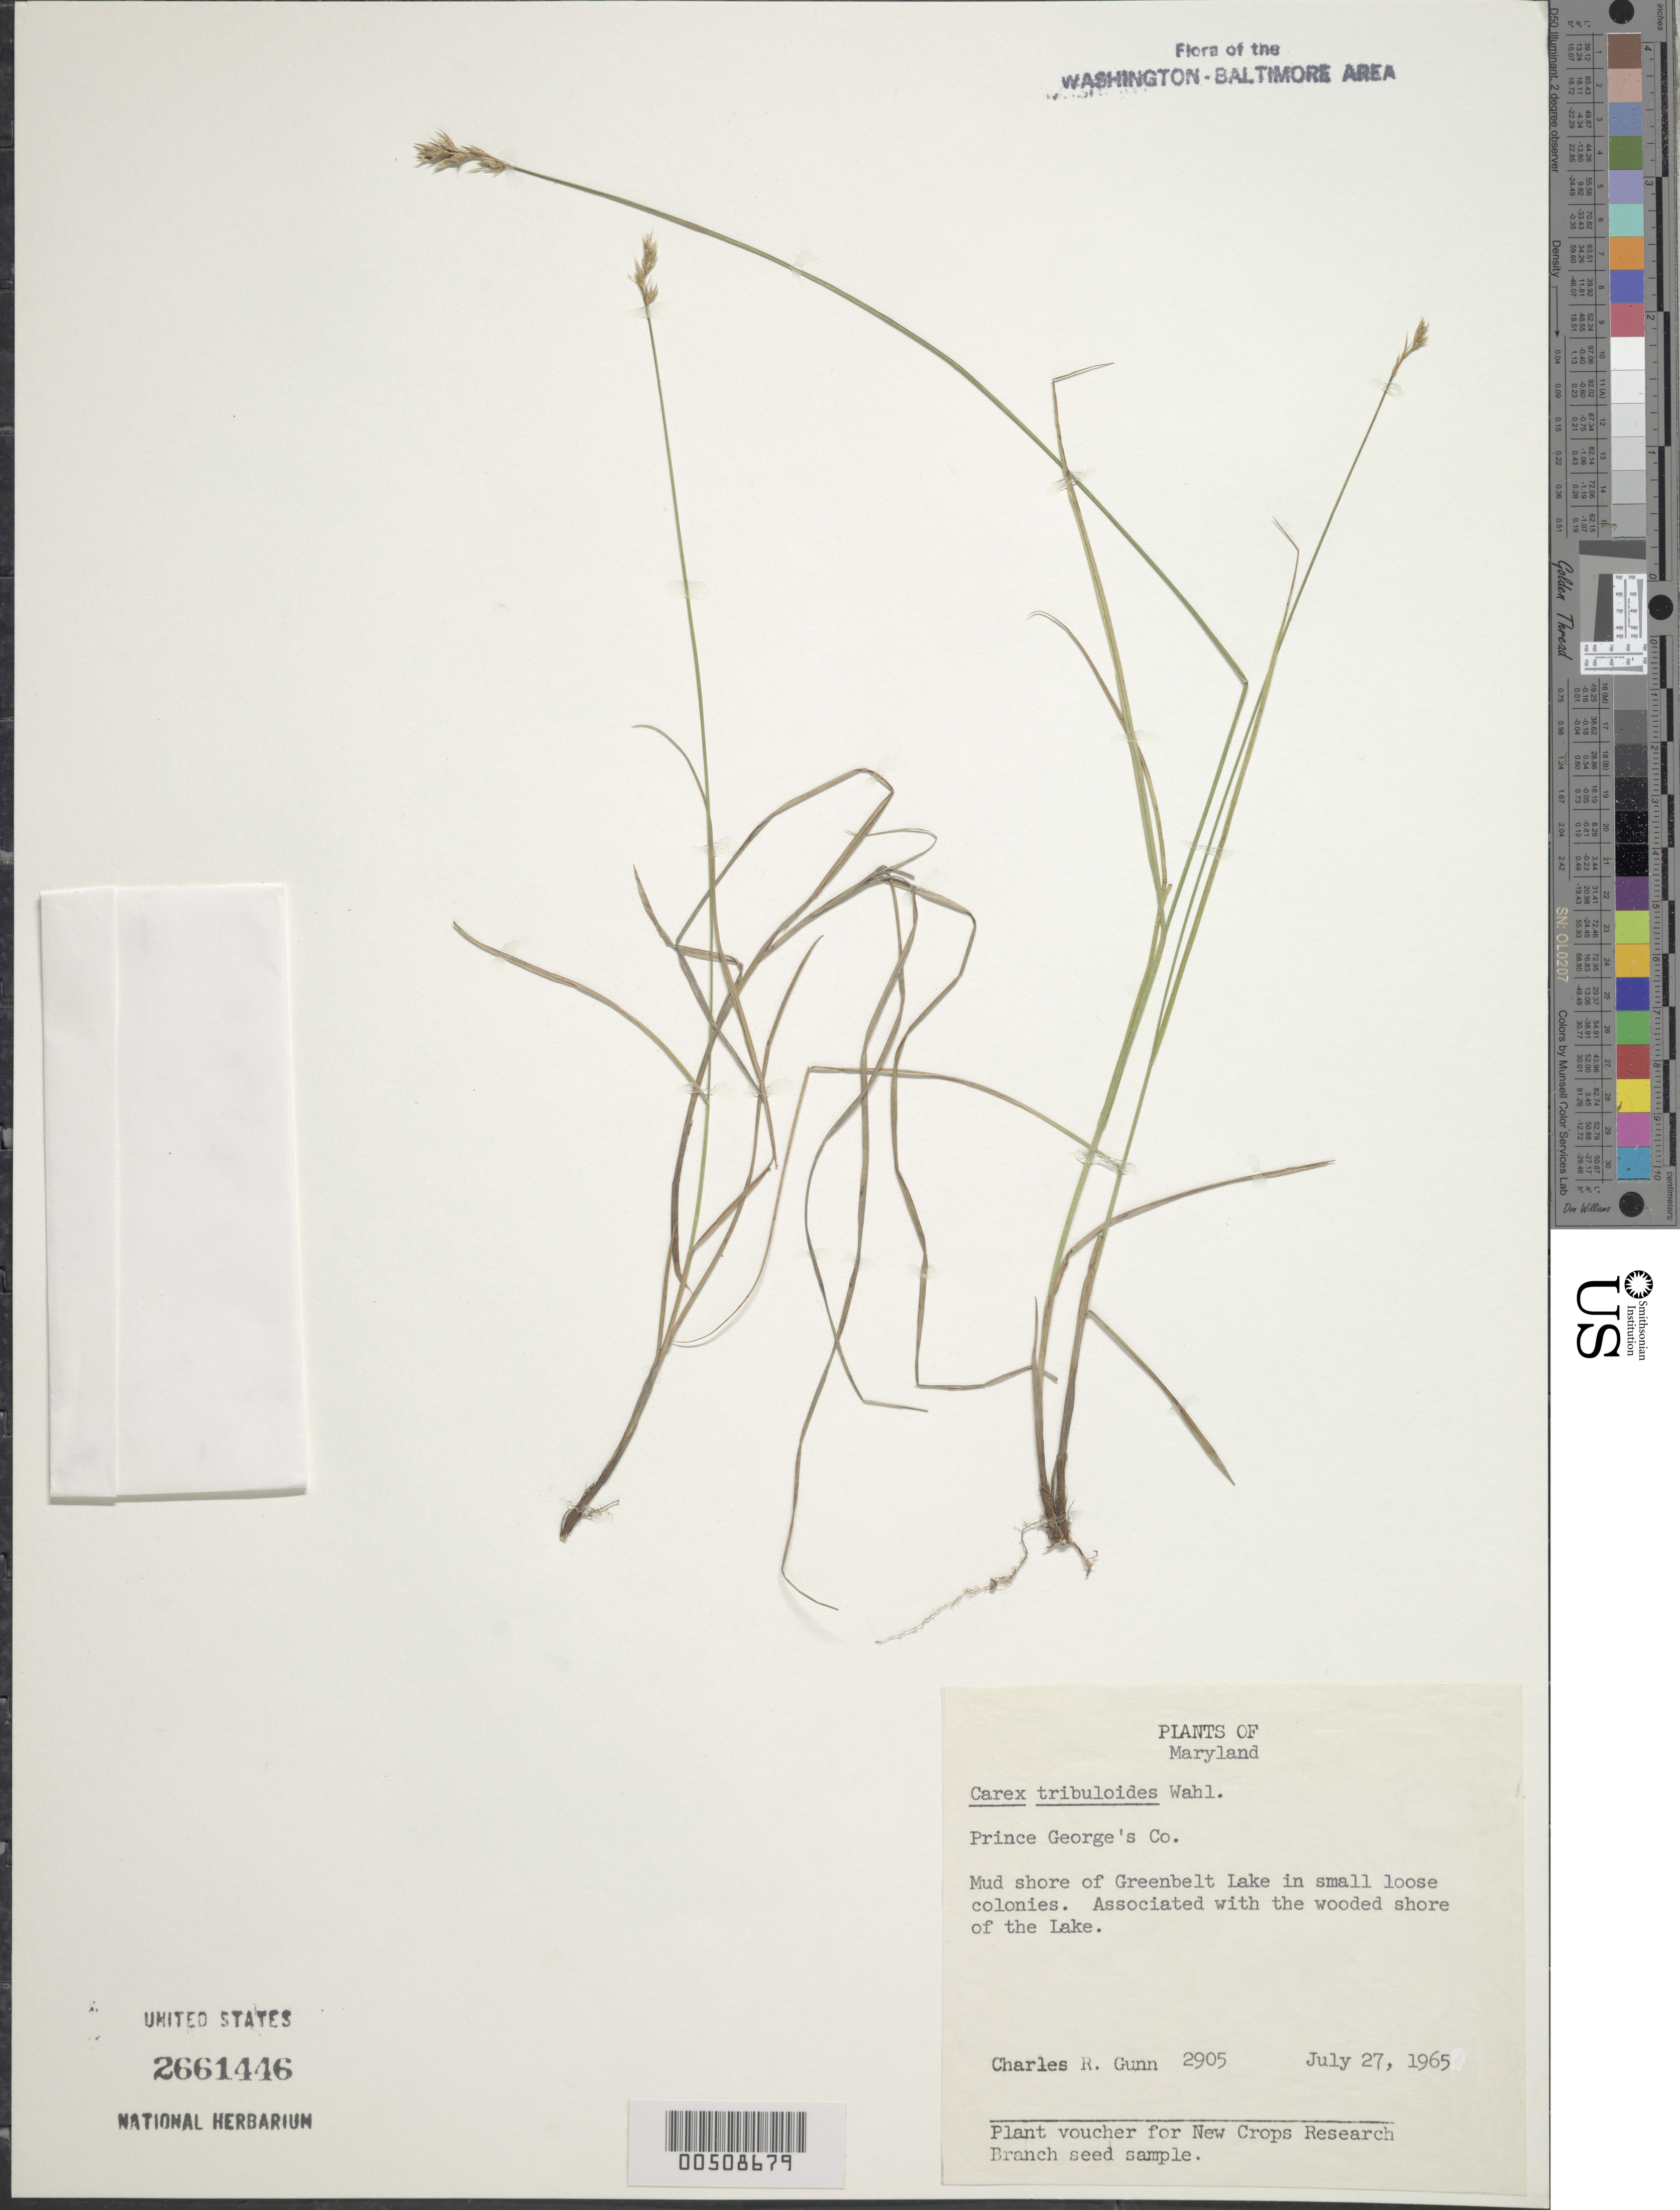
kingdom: Plantae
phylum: Tracheophyta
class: Liliopsida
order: Poales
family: Cyperaceae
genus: Carex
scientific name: Carex tribuloides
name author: Wahlenb.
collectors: C. R. Gunn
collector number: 2905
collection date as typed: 27 Jul 1965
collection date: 1965-07-27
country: United States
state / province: Maryland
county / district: Prince George's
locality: Greenbelt Lake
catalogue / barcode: US 2661446